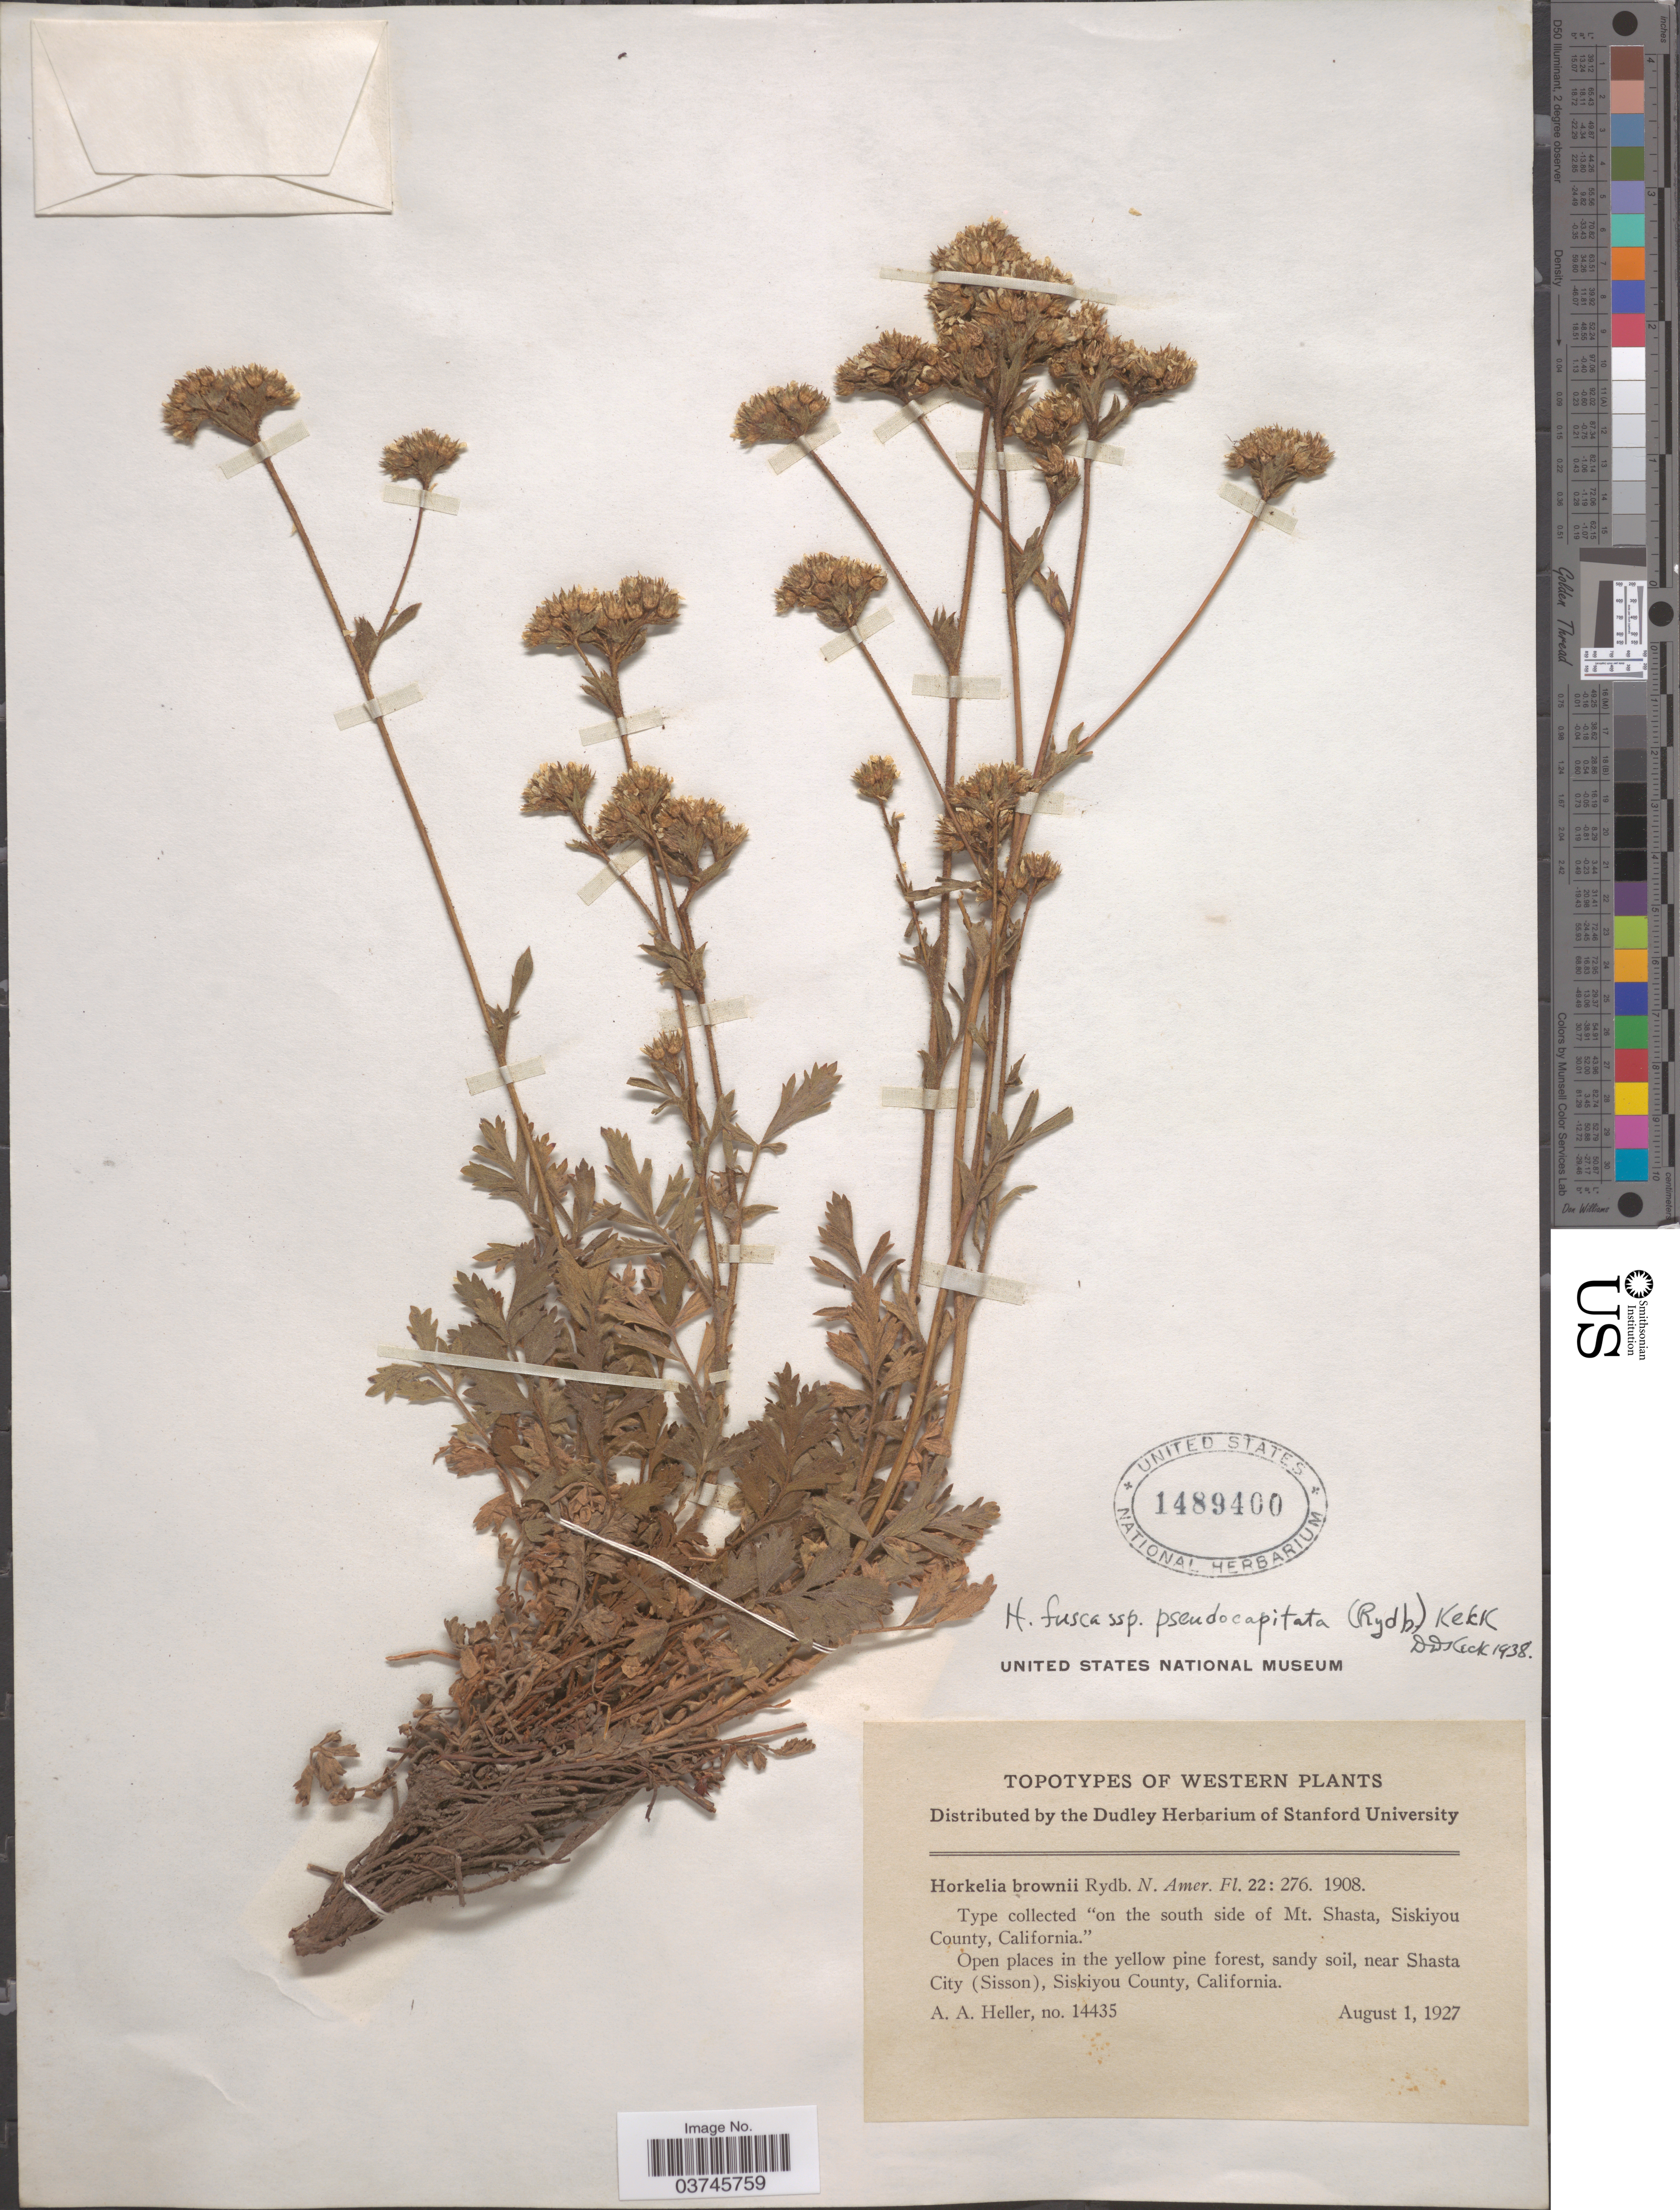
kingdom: Plantae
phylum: Tracheophyta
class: Magnoliopsida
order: Rosales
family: Rosaceae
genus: Potentilla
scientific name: Potentilla douglasii var. pseudocapitata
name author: (Rydb. ex Howell) Jeps.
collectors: A. A. Heller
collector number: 14435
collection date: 1927-08-01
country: United States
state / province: California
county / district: Siskiyou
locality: Near Shasta City (Sisson), Siskiyou County.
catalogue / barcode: US 1489400